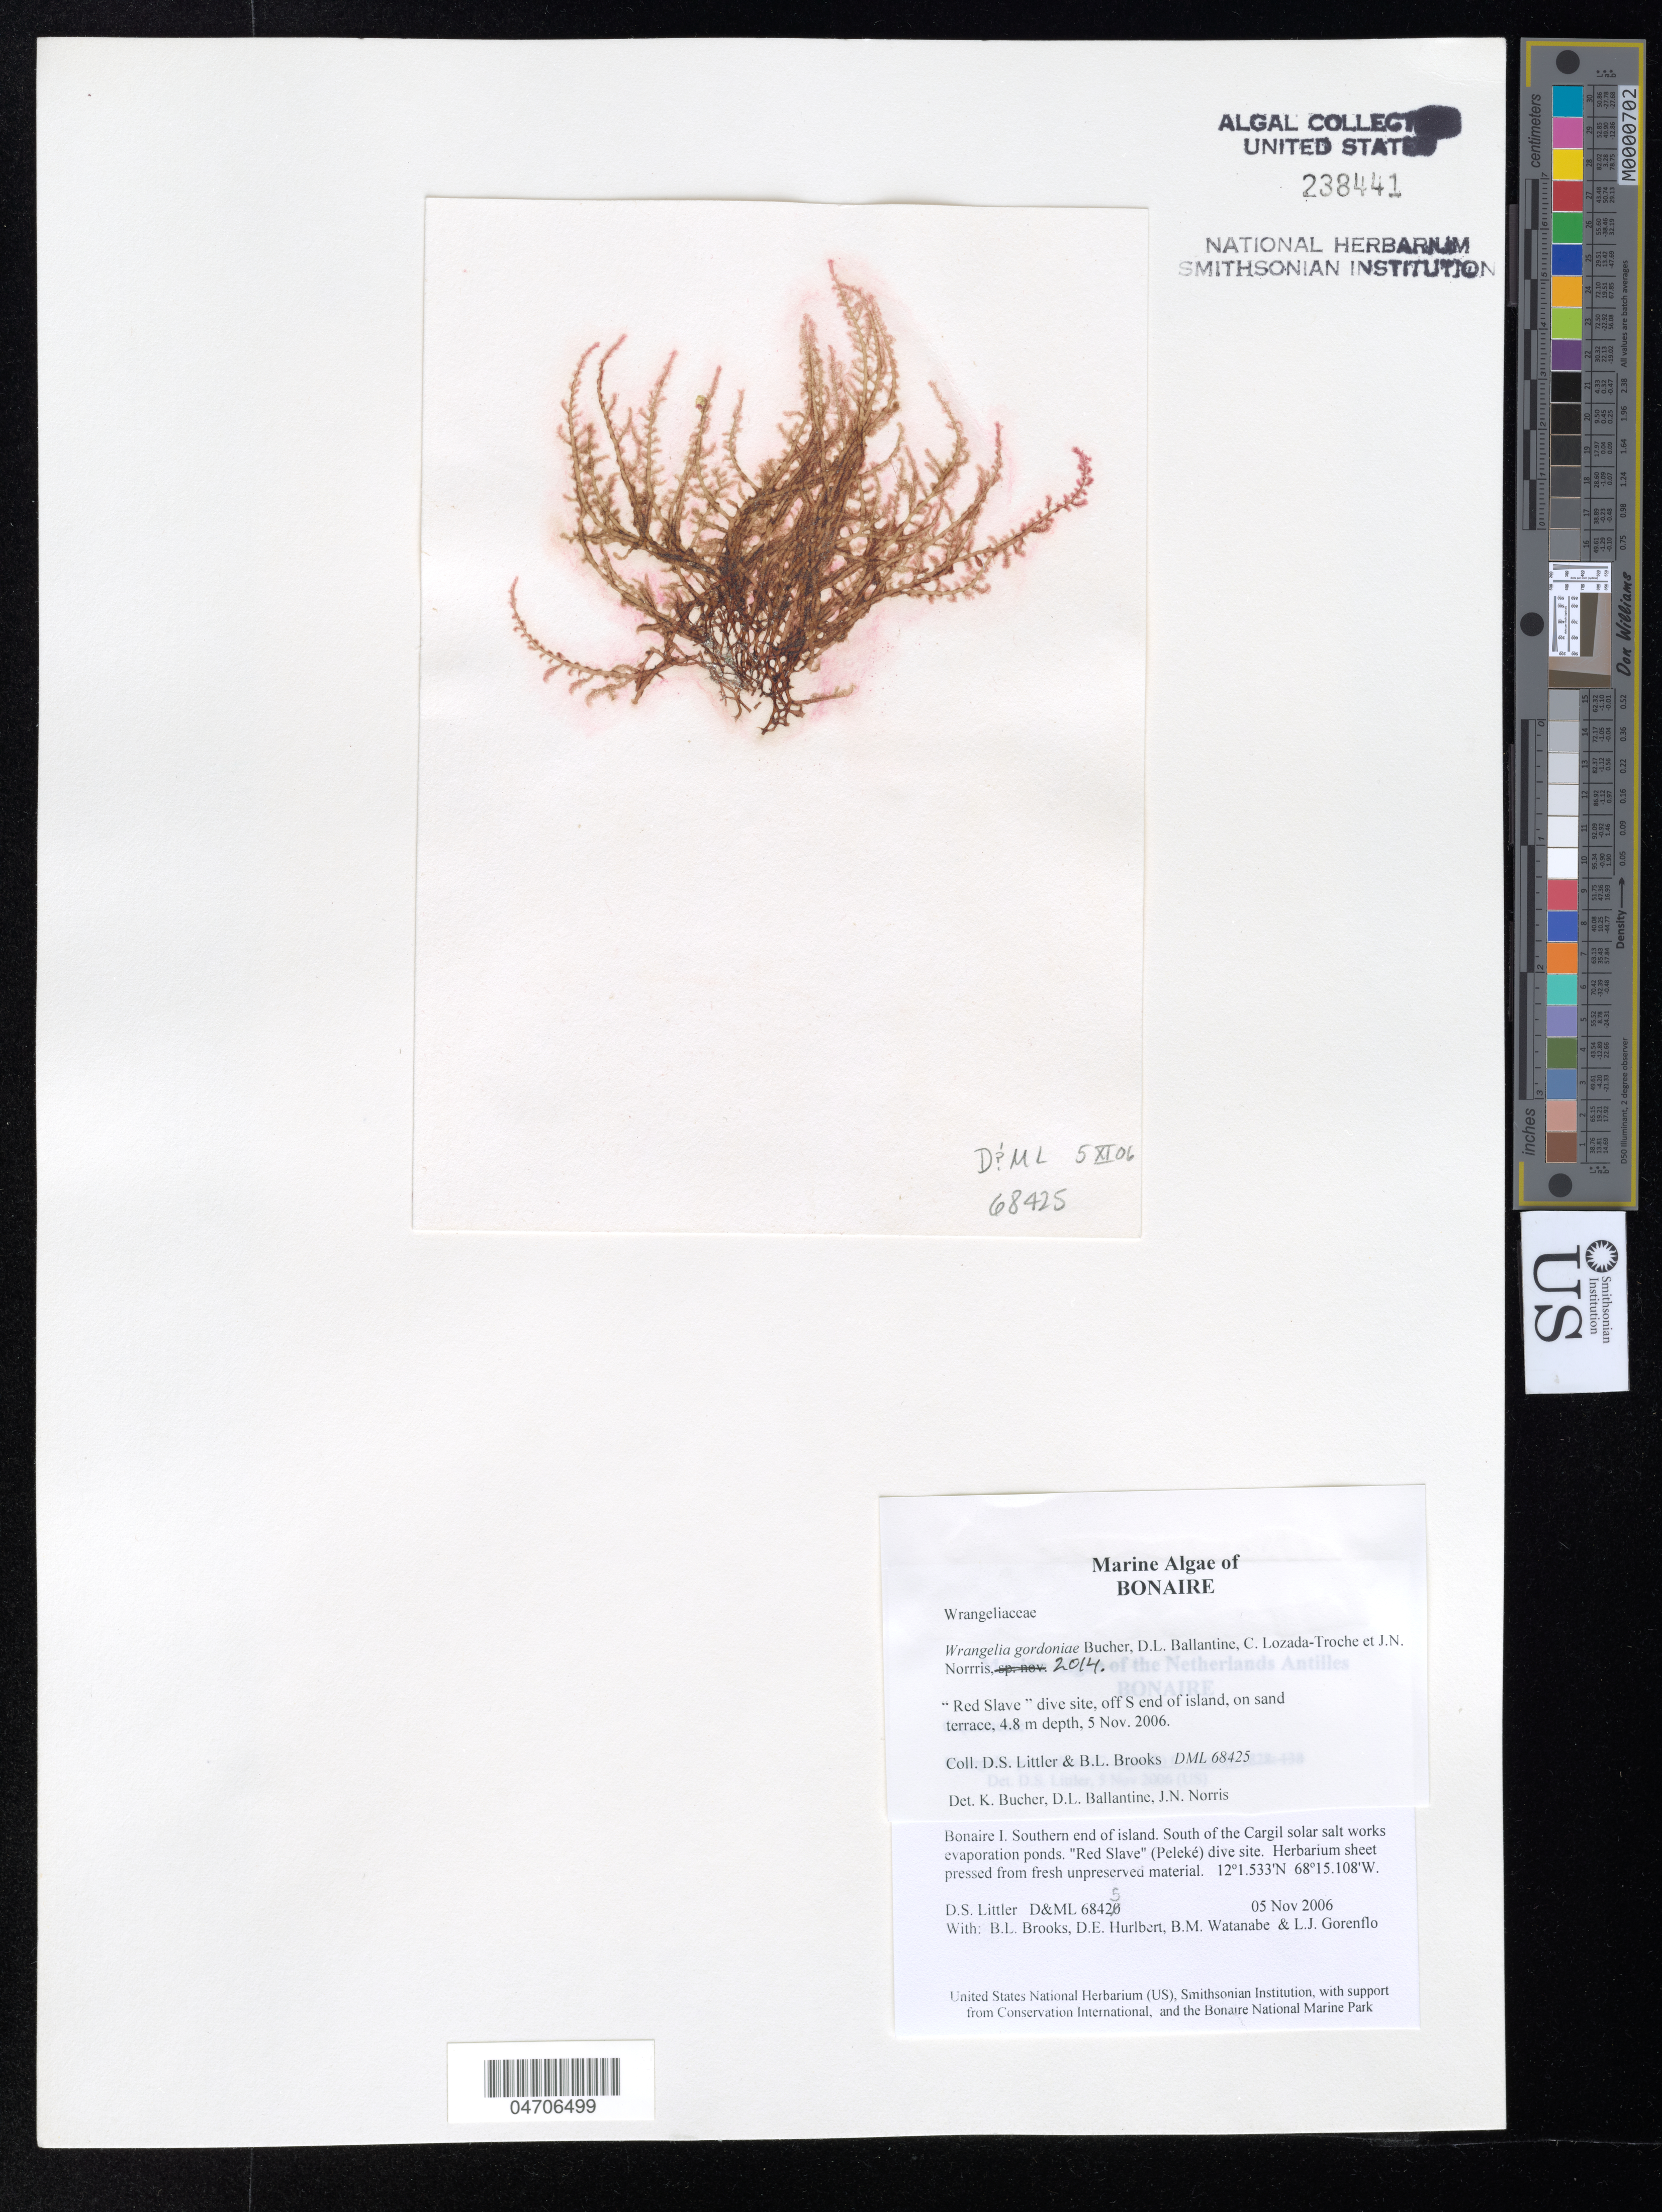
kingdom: Plantae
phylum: Rhodophyta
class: Florideophyceae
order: Ceramiales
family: Wrangeliaceae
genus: Wrangelia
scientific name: Wrangelia gordoniae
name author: K.E. Bucher et al.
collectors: D. S. Littler, B. Brooks, D. Hurlbert, B. Watanabe & L. Gorenflo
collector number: D&ML68425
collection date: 2006-11-05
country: Netherlands Antilles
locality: Bonaire. "Red Slave" (Peleke) dive site, off S end of island. South of Cargil solar salt works evaporation ponds.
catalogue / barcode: US 238441